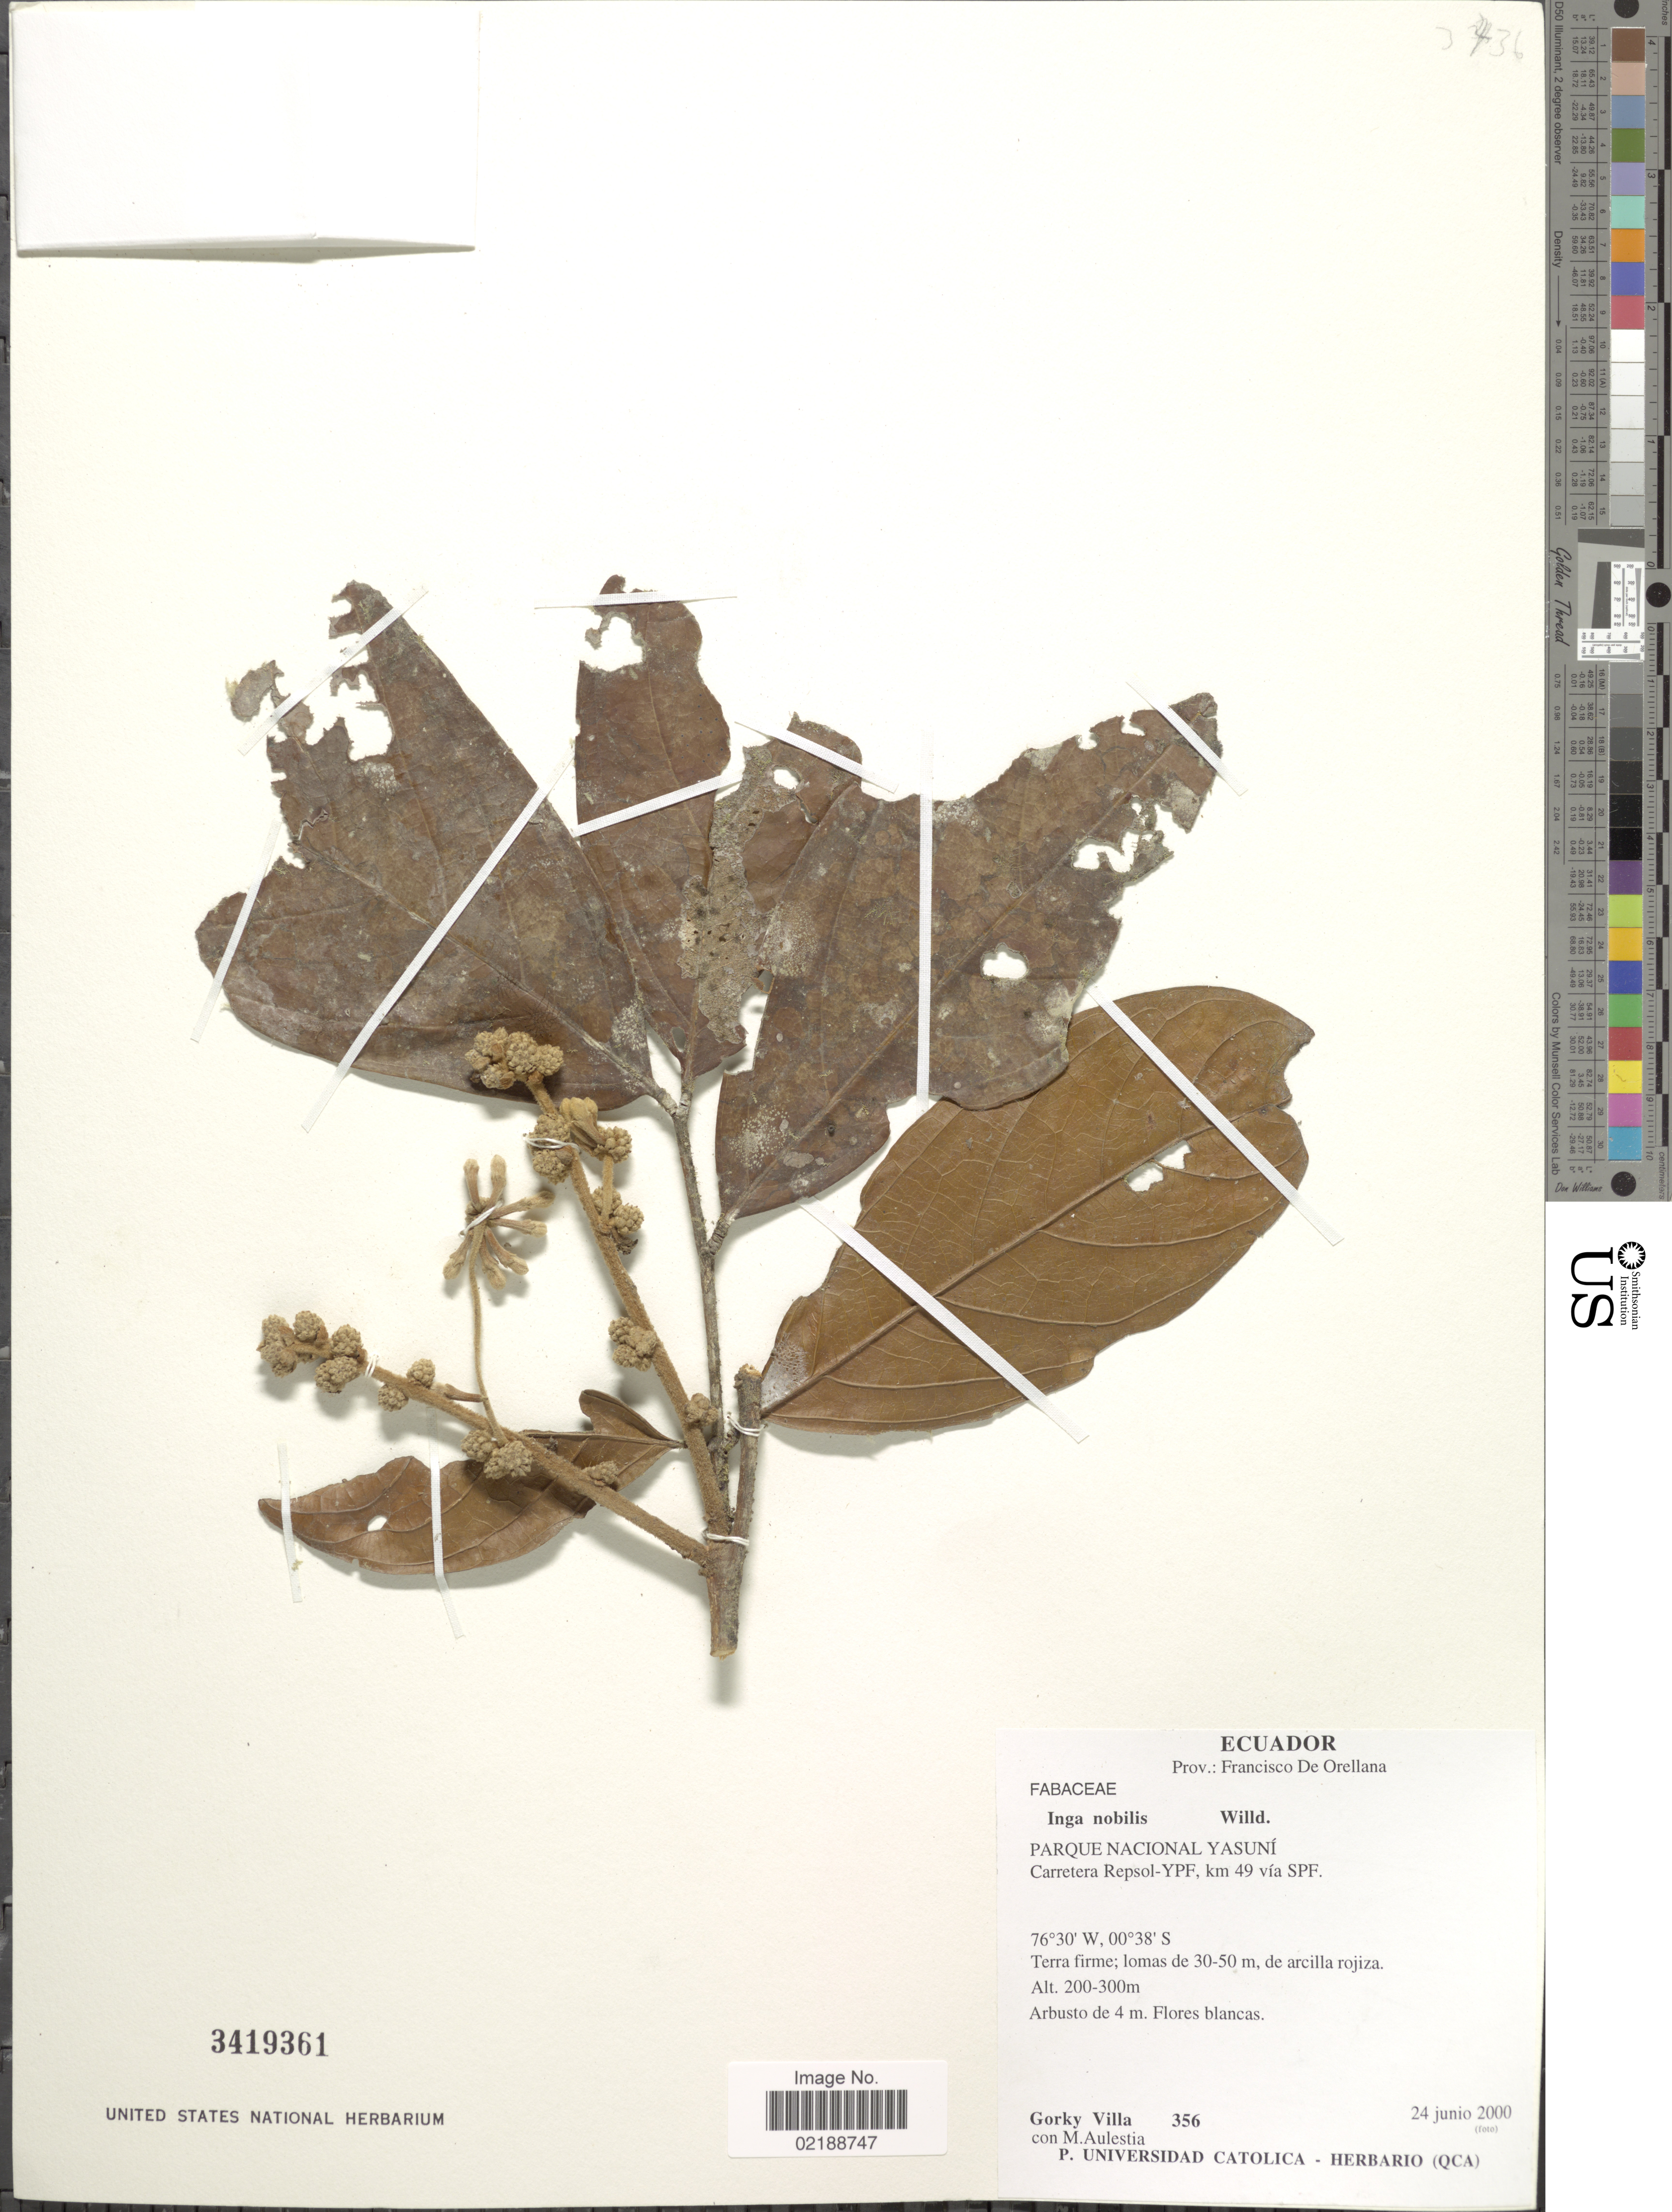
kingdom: Plantae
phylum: Tracheophyta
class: Magnoliopsida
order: Fabales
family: Fabaceae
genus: Inga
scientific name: Inga nobilis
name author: Willd.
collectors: G. Villa & M. Aulestia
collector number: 356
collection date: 2000-06-24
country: Ecuador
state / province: Orellana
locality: Prov: Francisco De Orellana, Parque Nacional Yasuní, Carretera Repsol-YPF, km 49 vía SPF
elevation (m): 200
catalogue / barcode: US 3419361